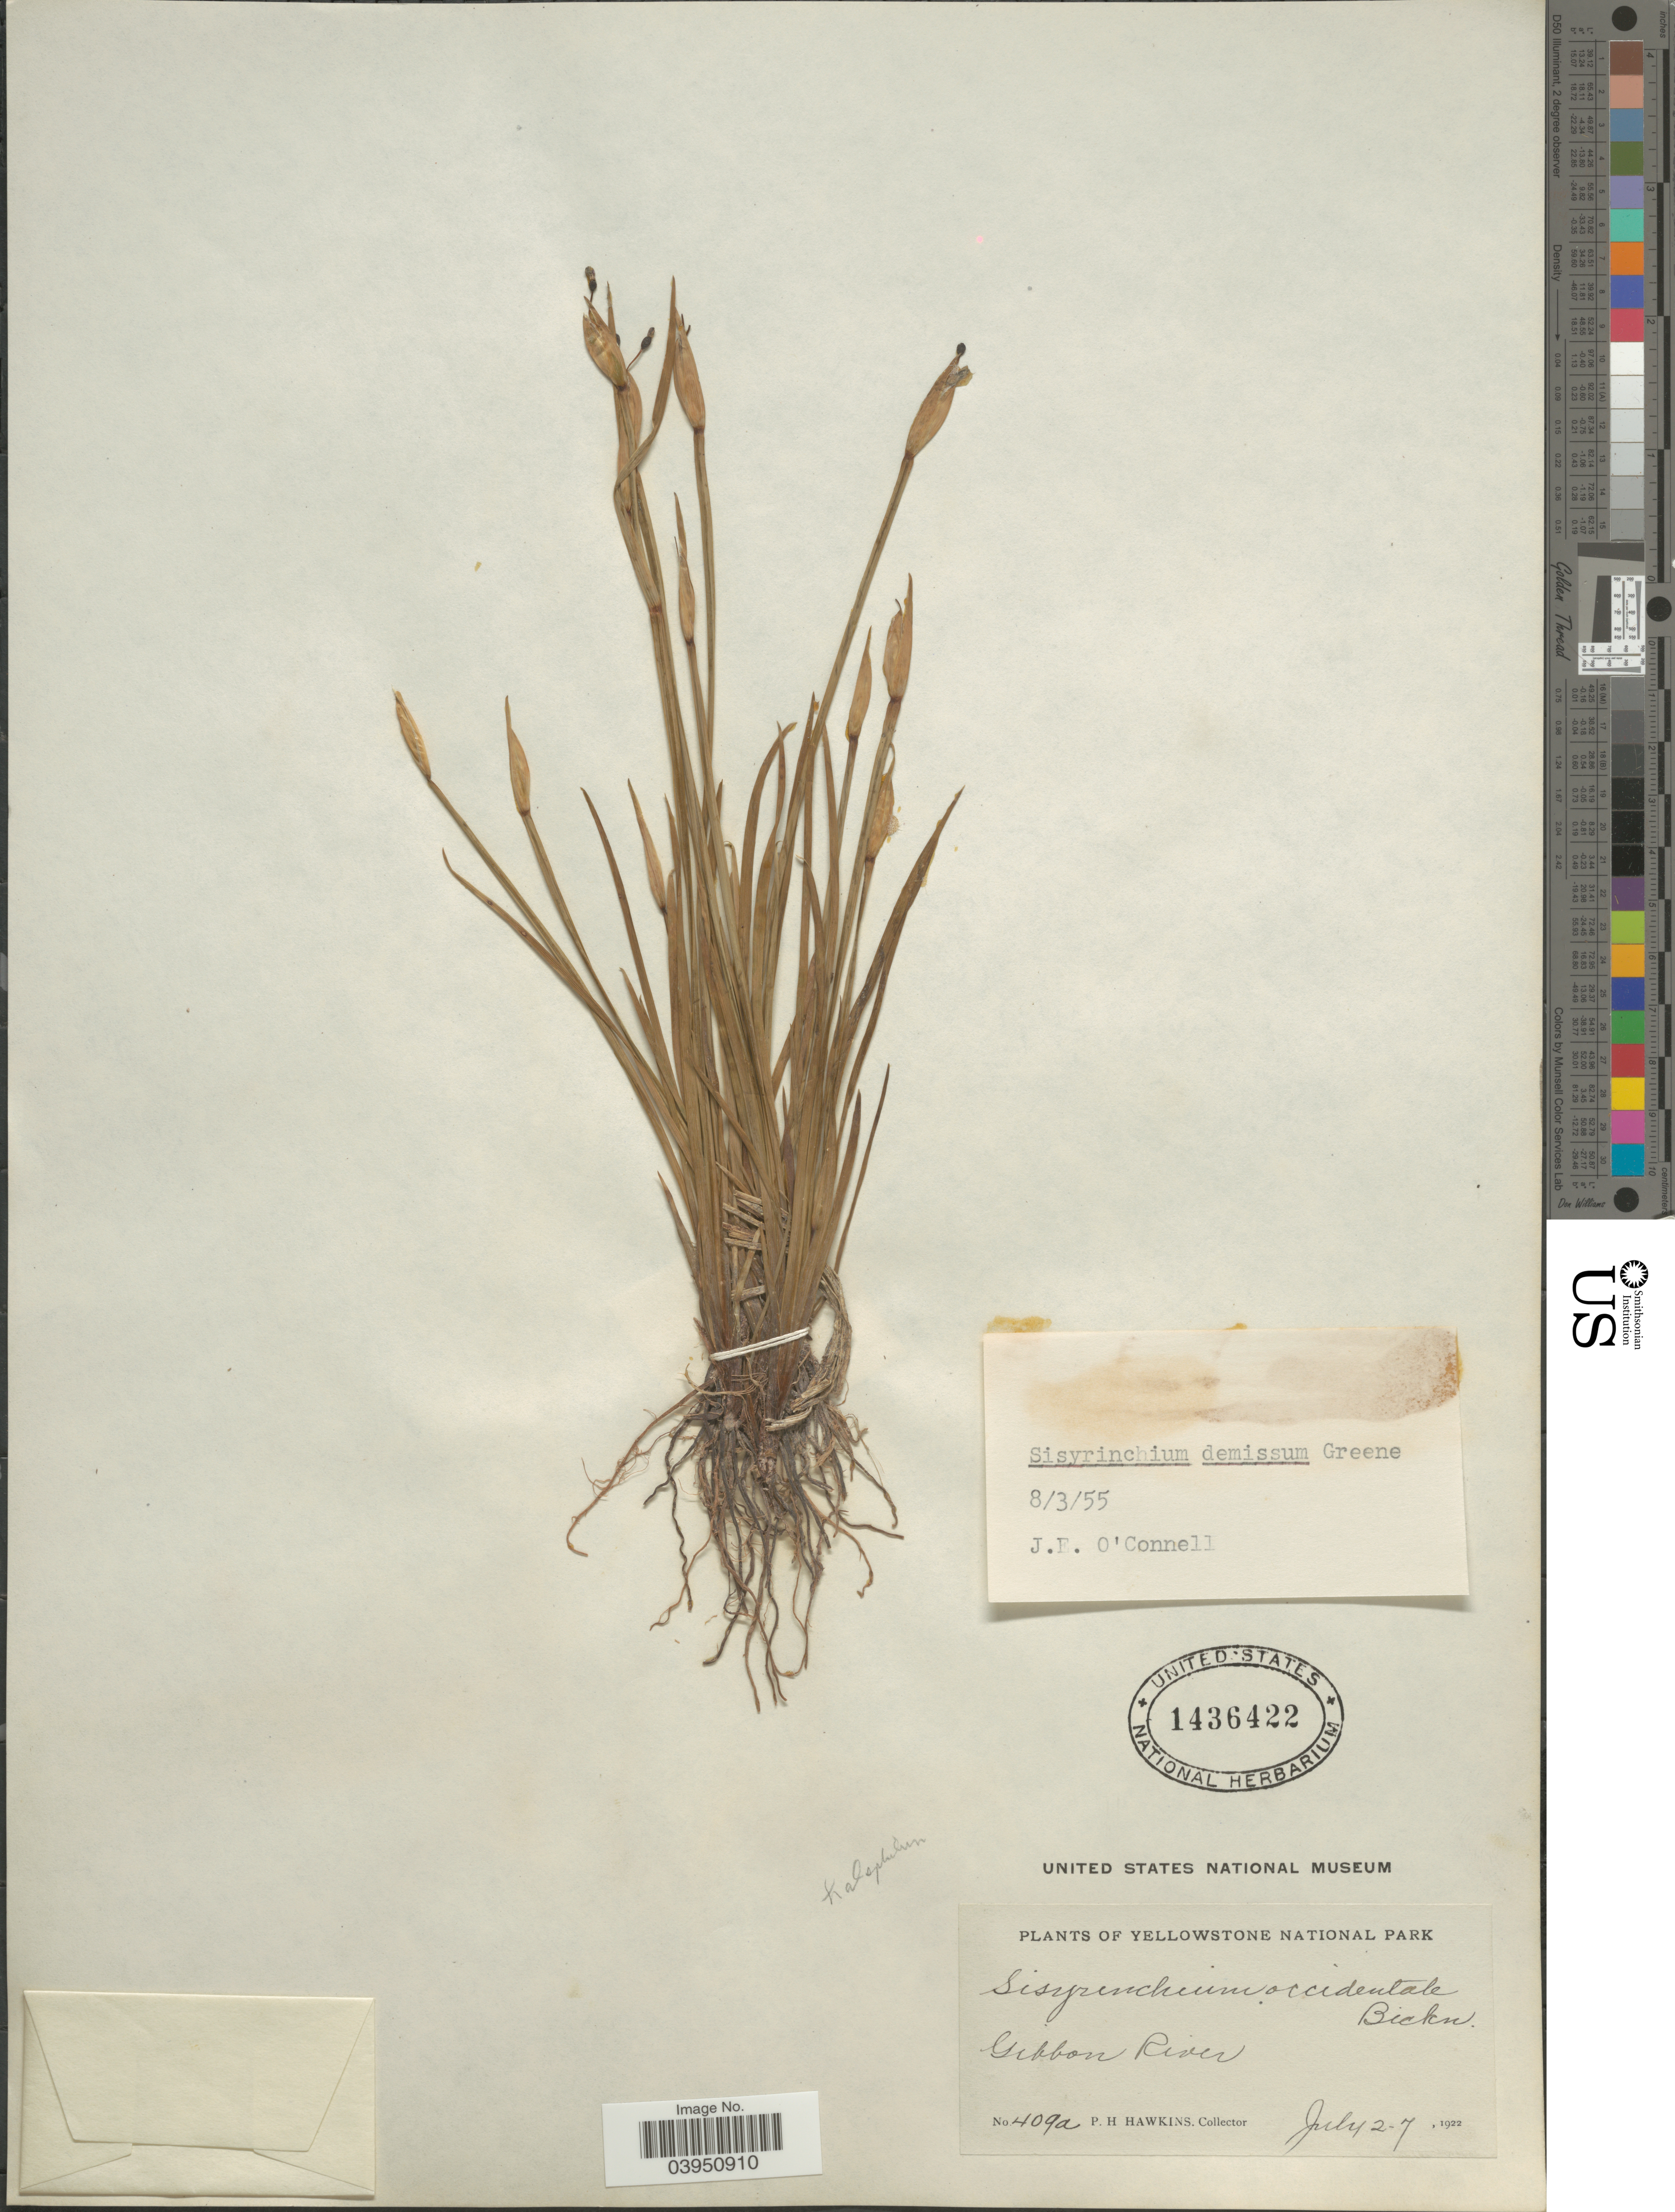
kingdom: Plantae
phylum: Tracheophyta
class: Liliopsida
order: Asparagales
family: Iridaceae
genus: Sisyrinchium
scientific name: Sisyrinchium demissum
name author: Greene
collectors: P. Hawkins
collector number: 409a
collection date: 1922-07-02/1922-07-07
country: United States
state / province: Wyoming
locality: Yellowstone National Park. Gibbon River.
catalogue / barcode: US 1436422